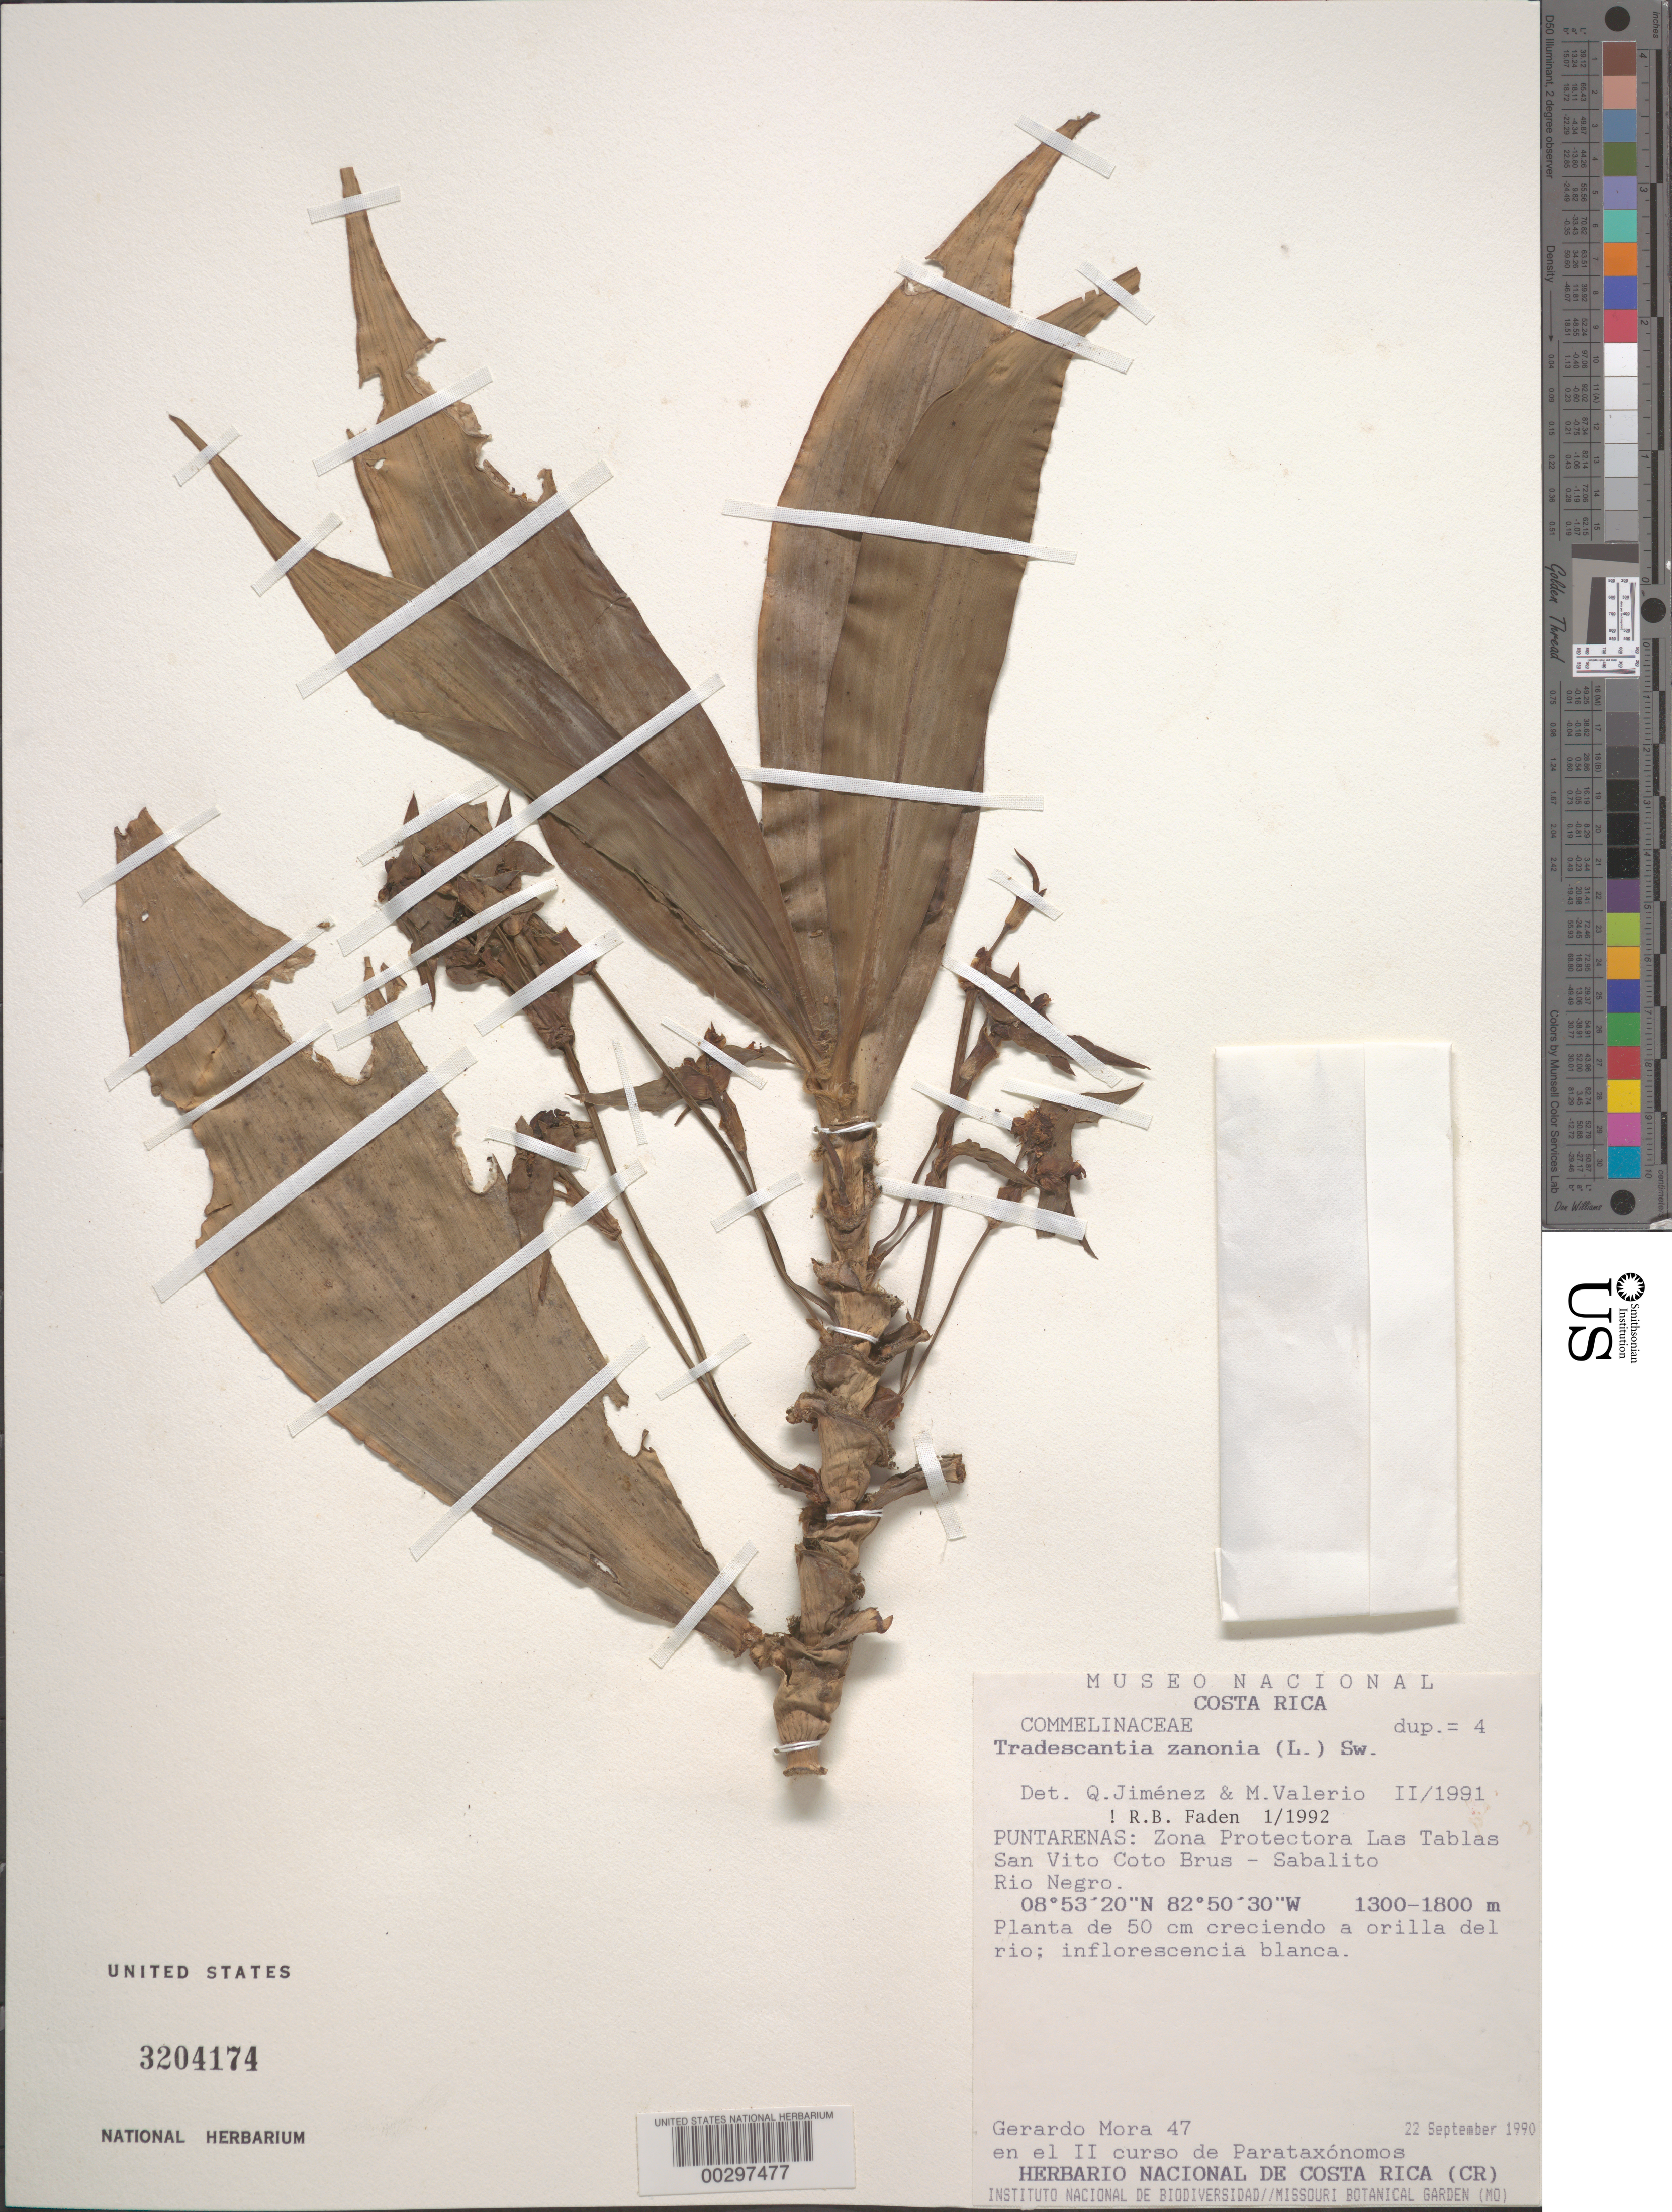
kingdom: Plantae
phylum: Tracheophyta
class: Liliopsida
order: Commelinales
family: Commelinaceae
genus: Tradescantia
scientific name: Tradescantia zanonia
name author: (L.) Sw.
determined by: Faden, Robert B., (US), Smithsonian Institution - National Museum of Natural History (UNITED STATES)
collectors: G. Mora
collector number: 47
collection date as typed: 22 Sep 1990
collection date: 1990-09-22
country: Costa Rica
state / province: Puntarenas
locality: San vito coto brus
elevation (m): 1300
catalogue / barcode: US 3204174